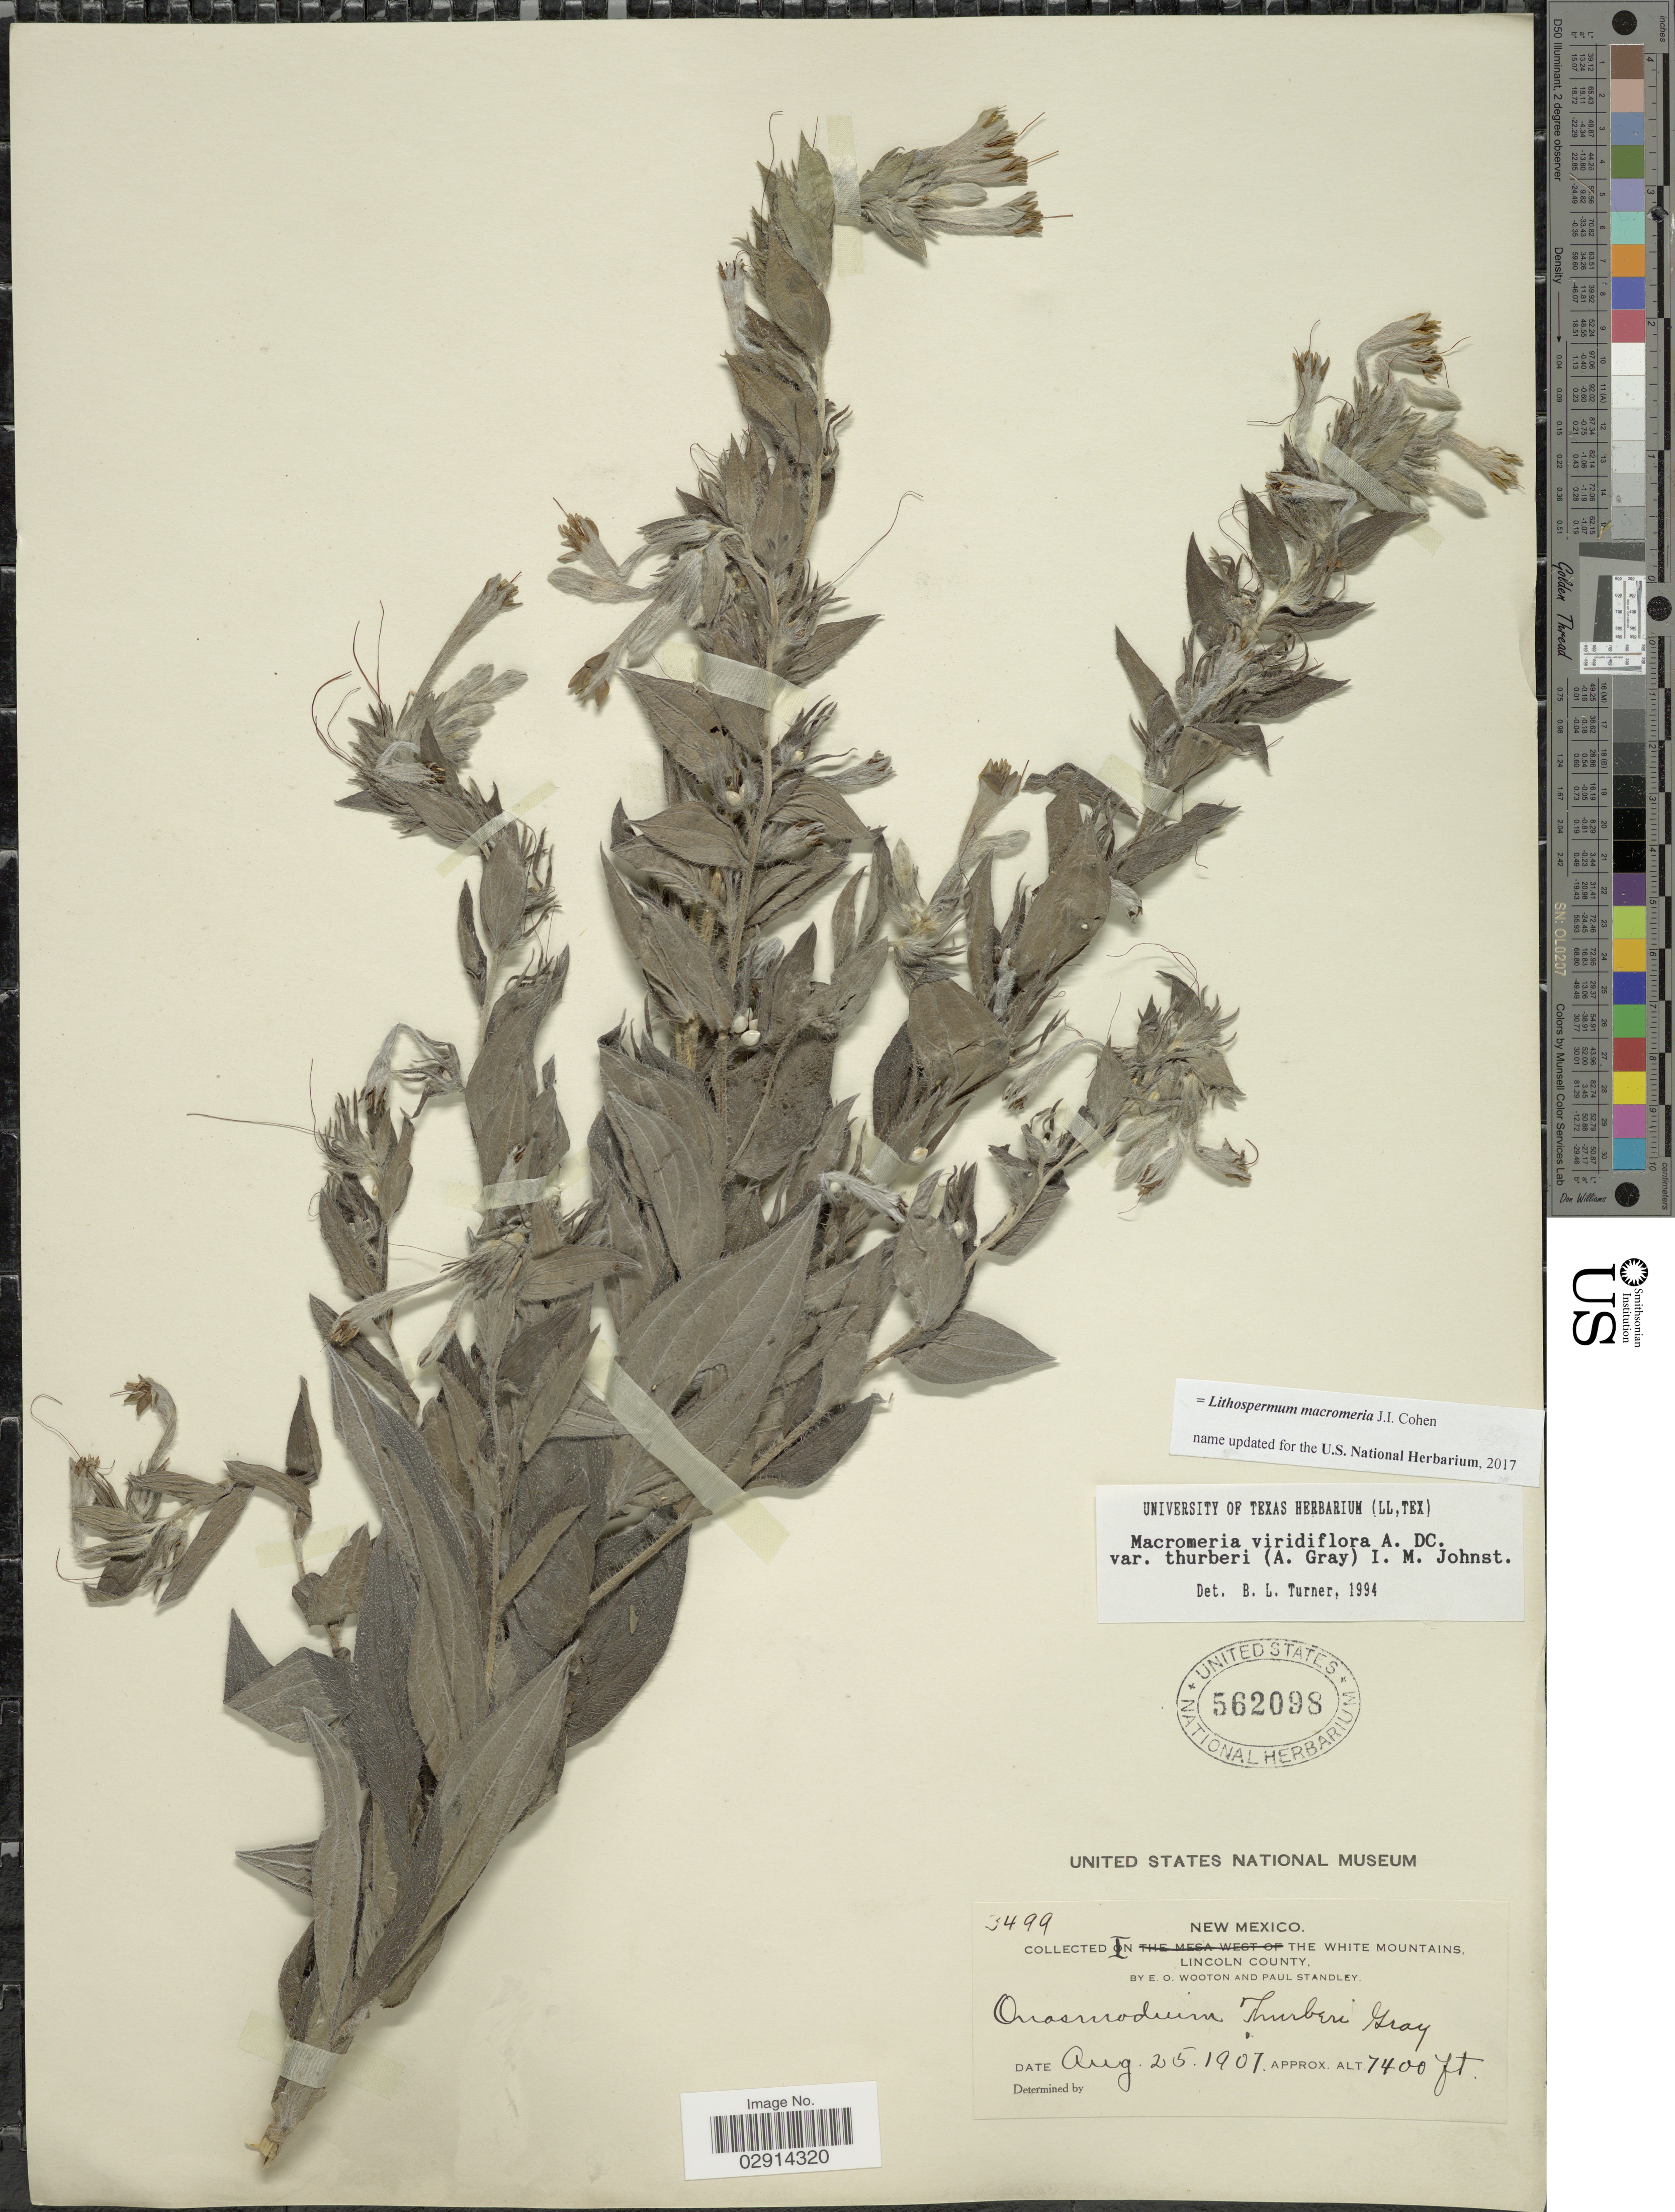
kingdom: Plantae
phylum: Tracheophyta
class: Magnoliopsida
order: Boraginales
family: Boraginaceae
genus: Lithospermum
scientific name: Lithospermum macromeria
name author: Cohen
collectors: E. O. Wooton & P. C. Standley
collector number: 3499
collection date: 1907-08-25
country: United States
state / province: New Mexico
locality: In the White Mountains, Lincoln County.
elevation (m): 2256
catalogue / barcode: US 562098